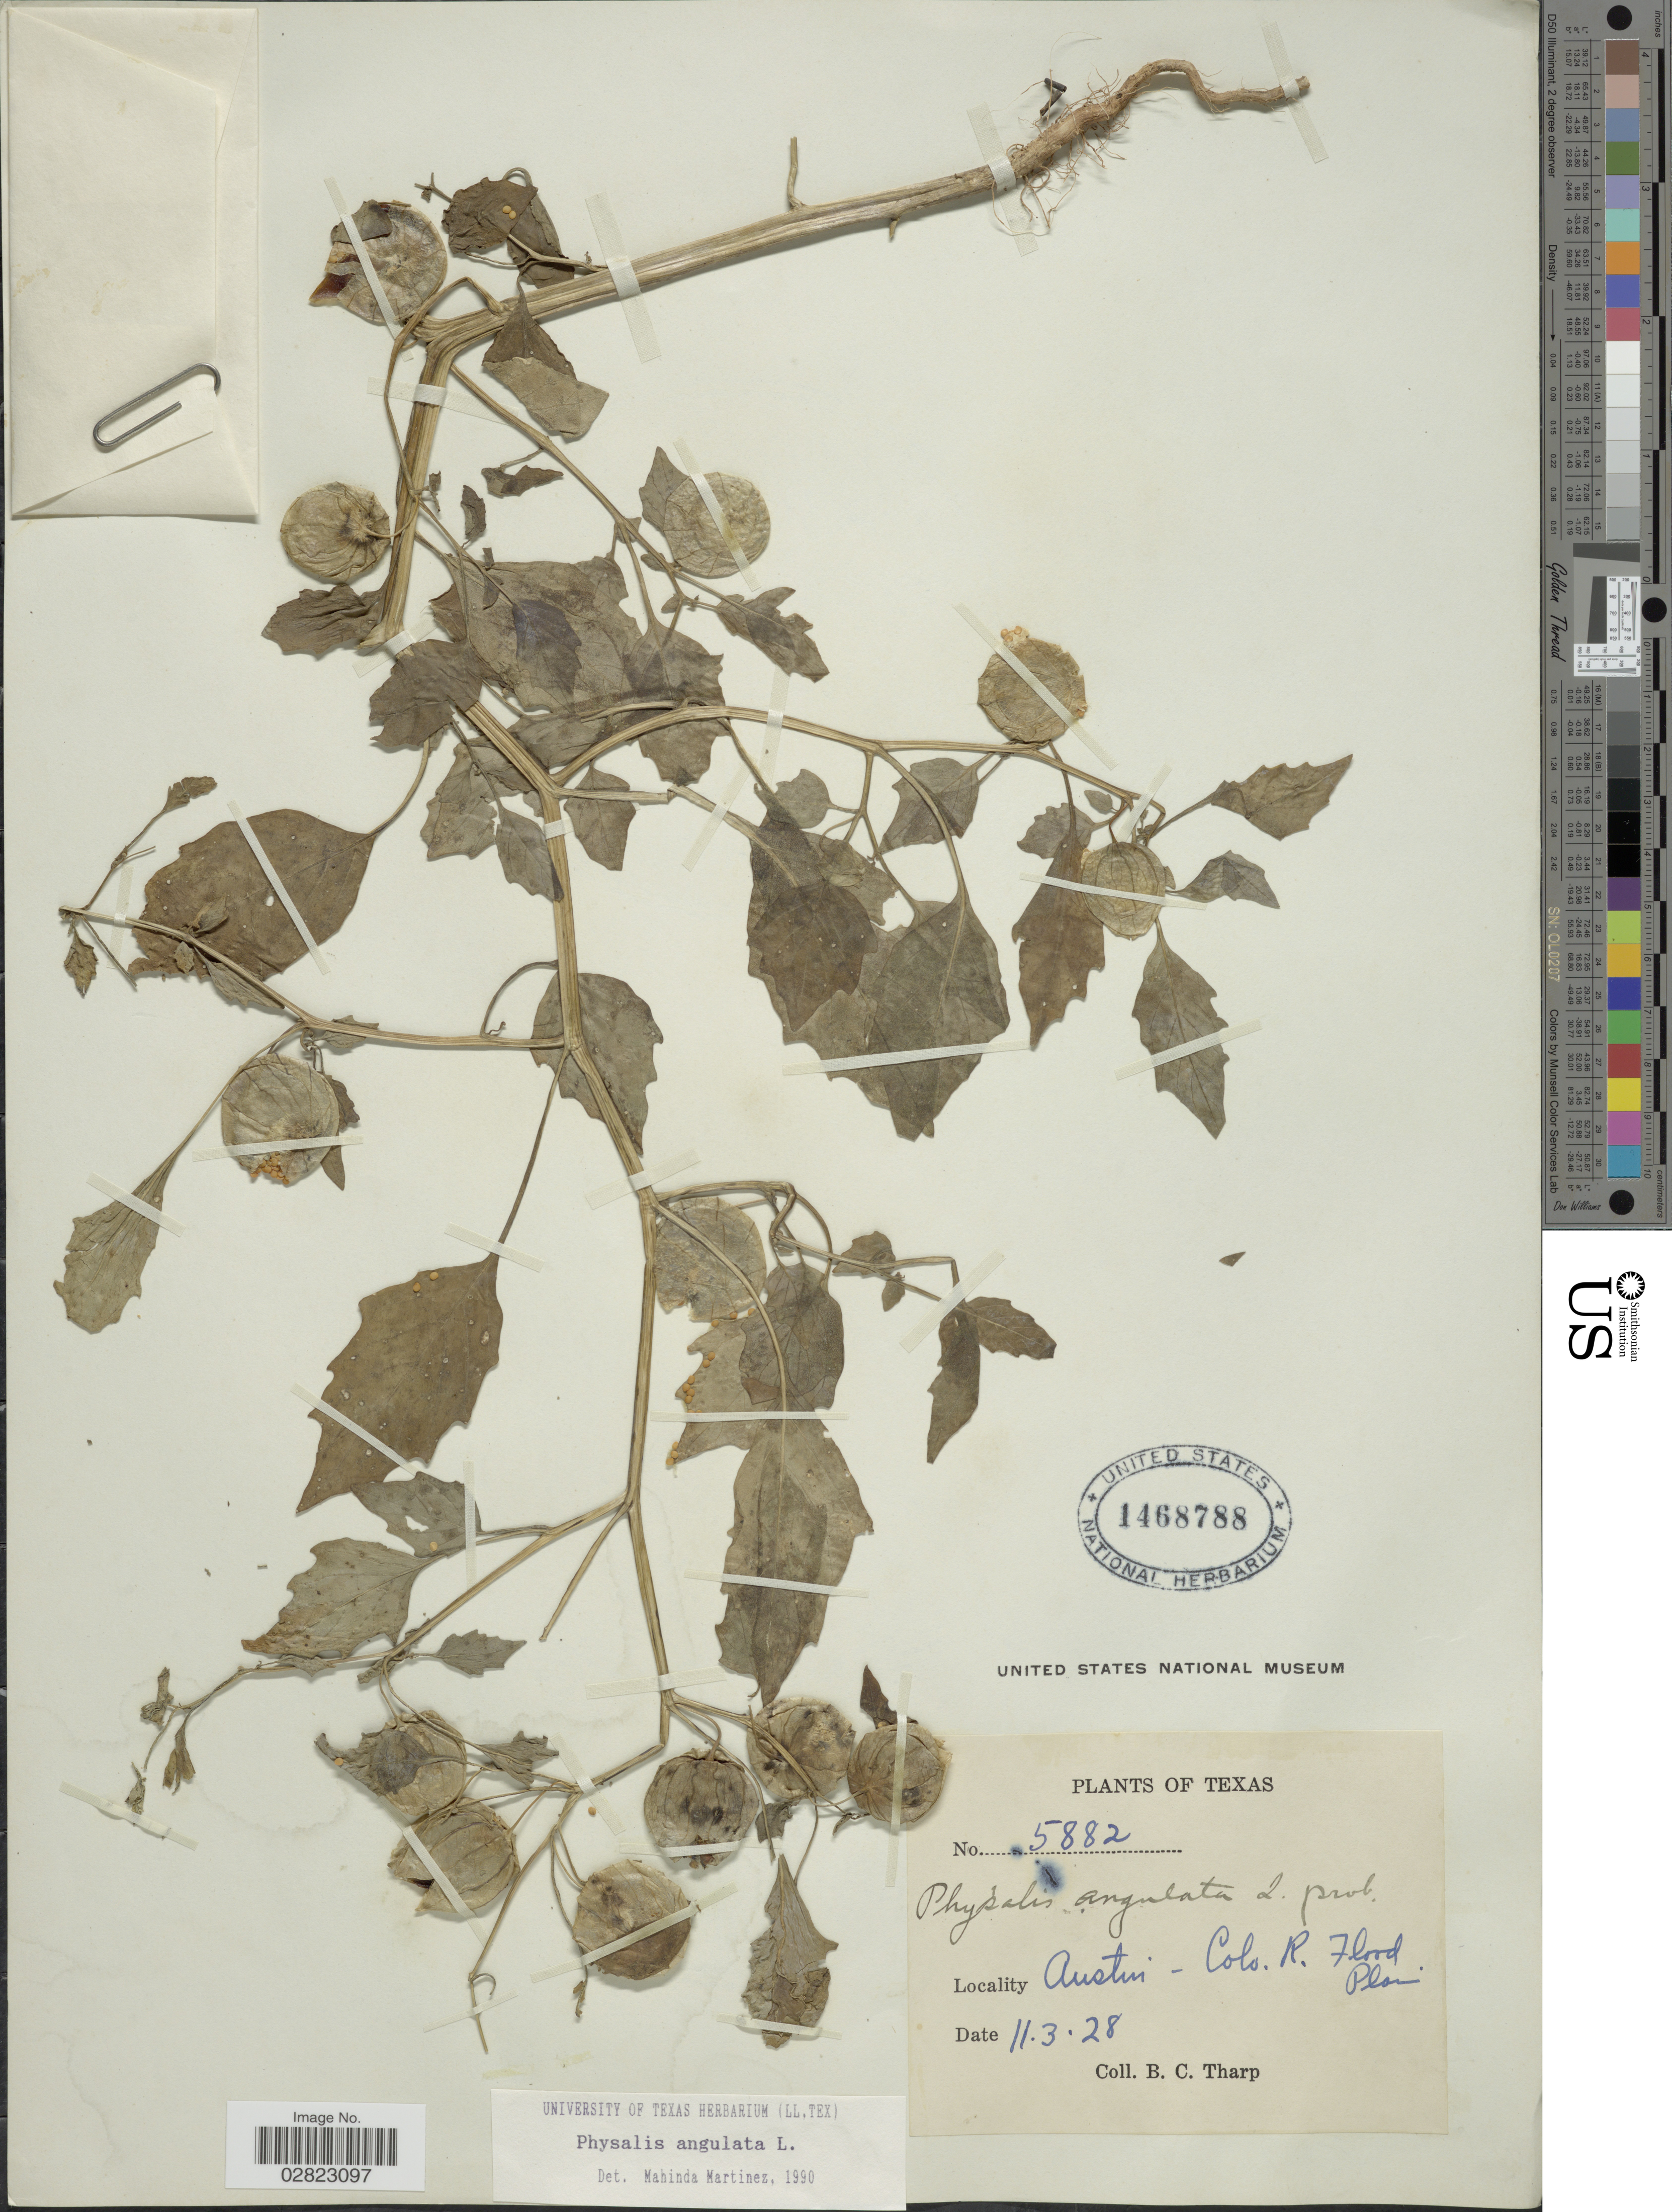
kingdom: Plantae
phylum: Tracheophyta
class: Magnoliopsida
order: Solanales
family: Solanaceae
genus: Physalis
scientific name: Physalis angulata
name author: L.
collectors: B. C. Tharp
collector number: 5882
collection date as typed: Transcribed d/m/y: 3/11/28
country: United States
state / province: Texas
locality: Austin - Colo. R. Flood Plain.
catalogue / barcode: US 1468788